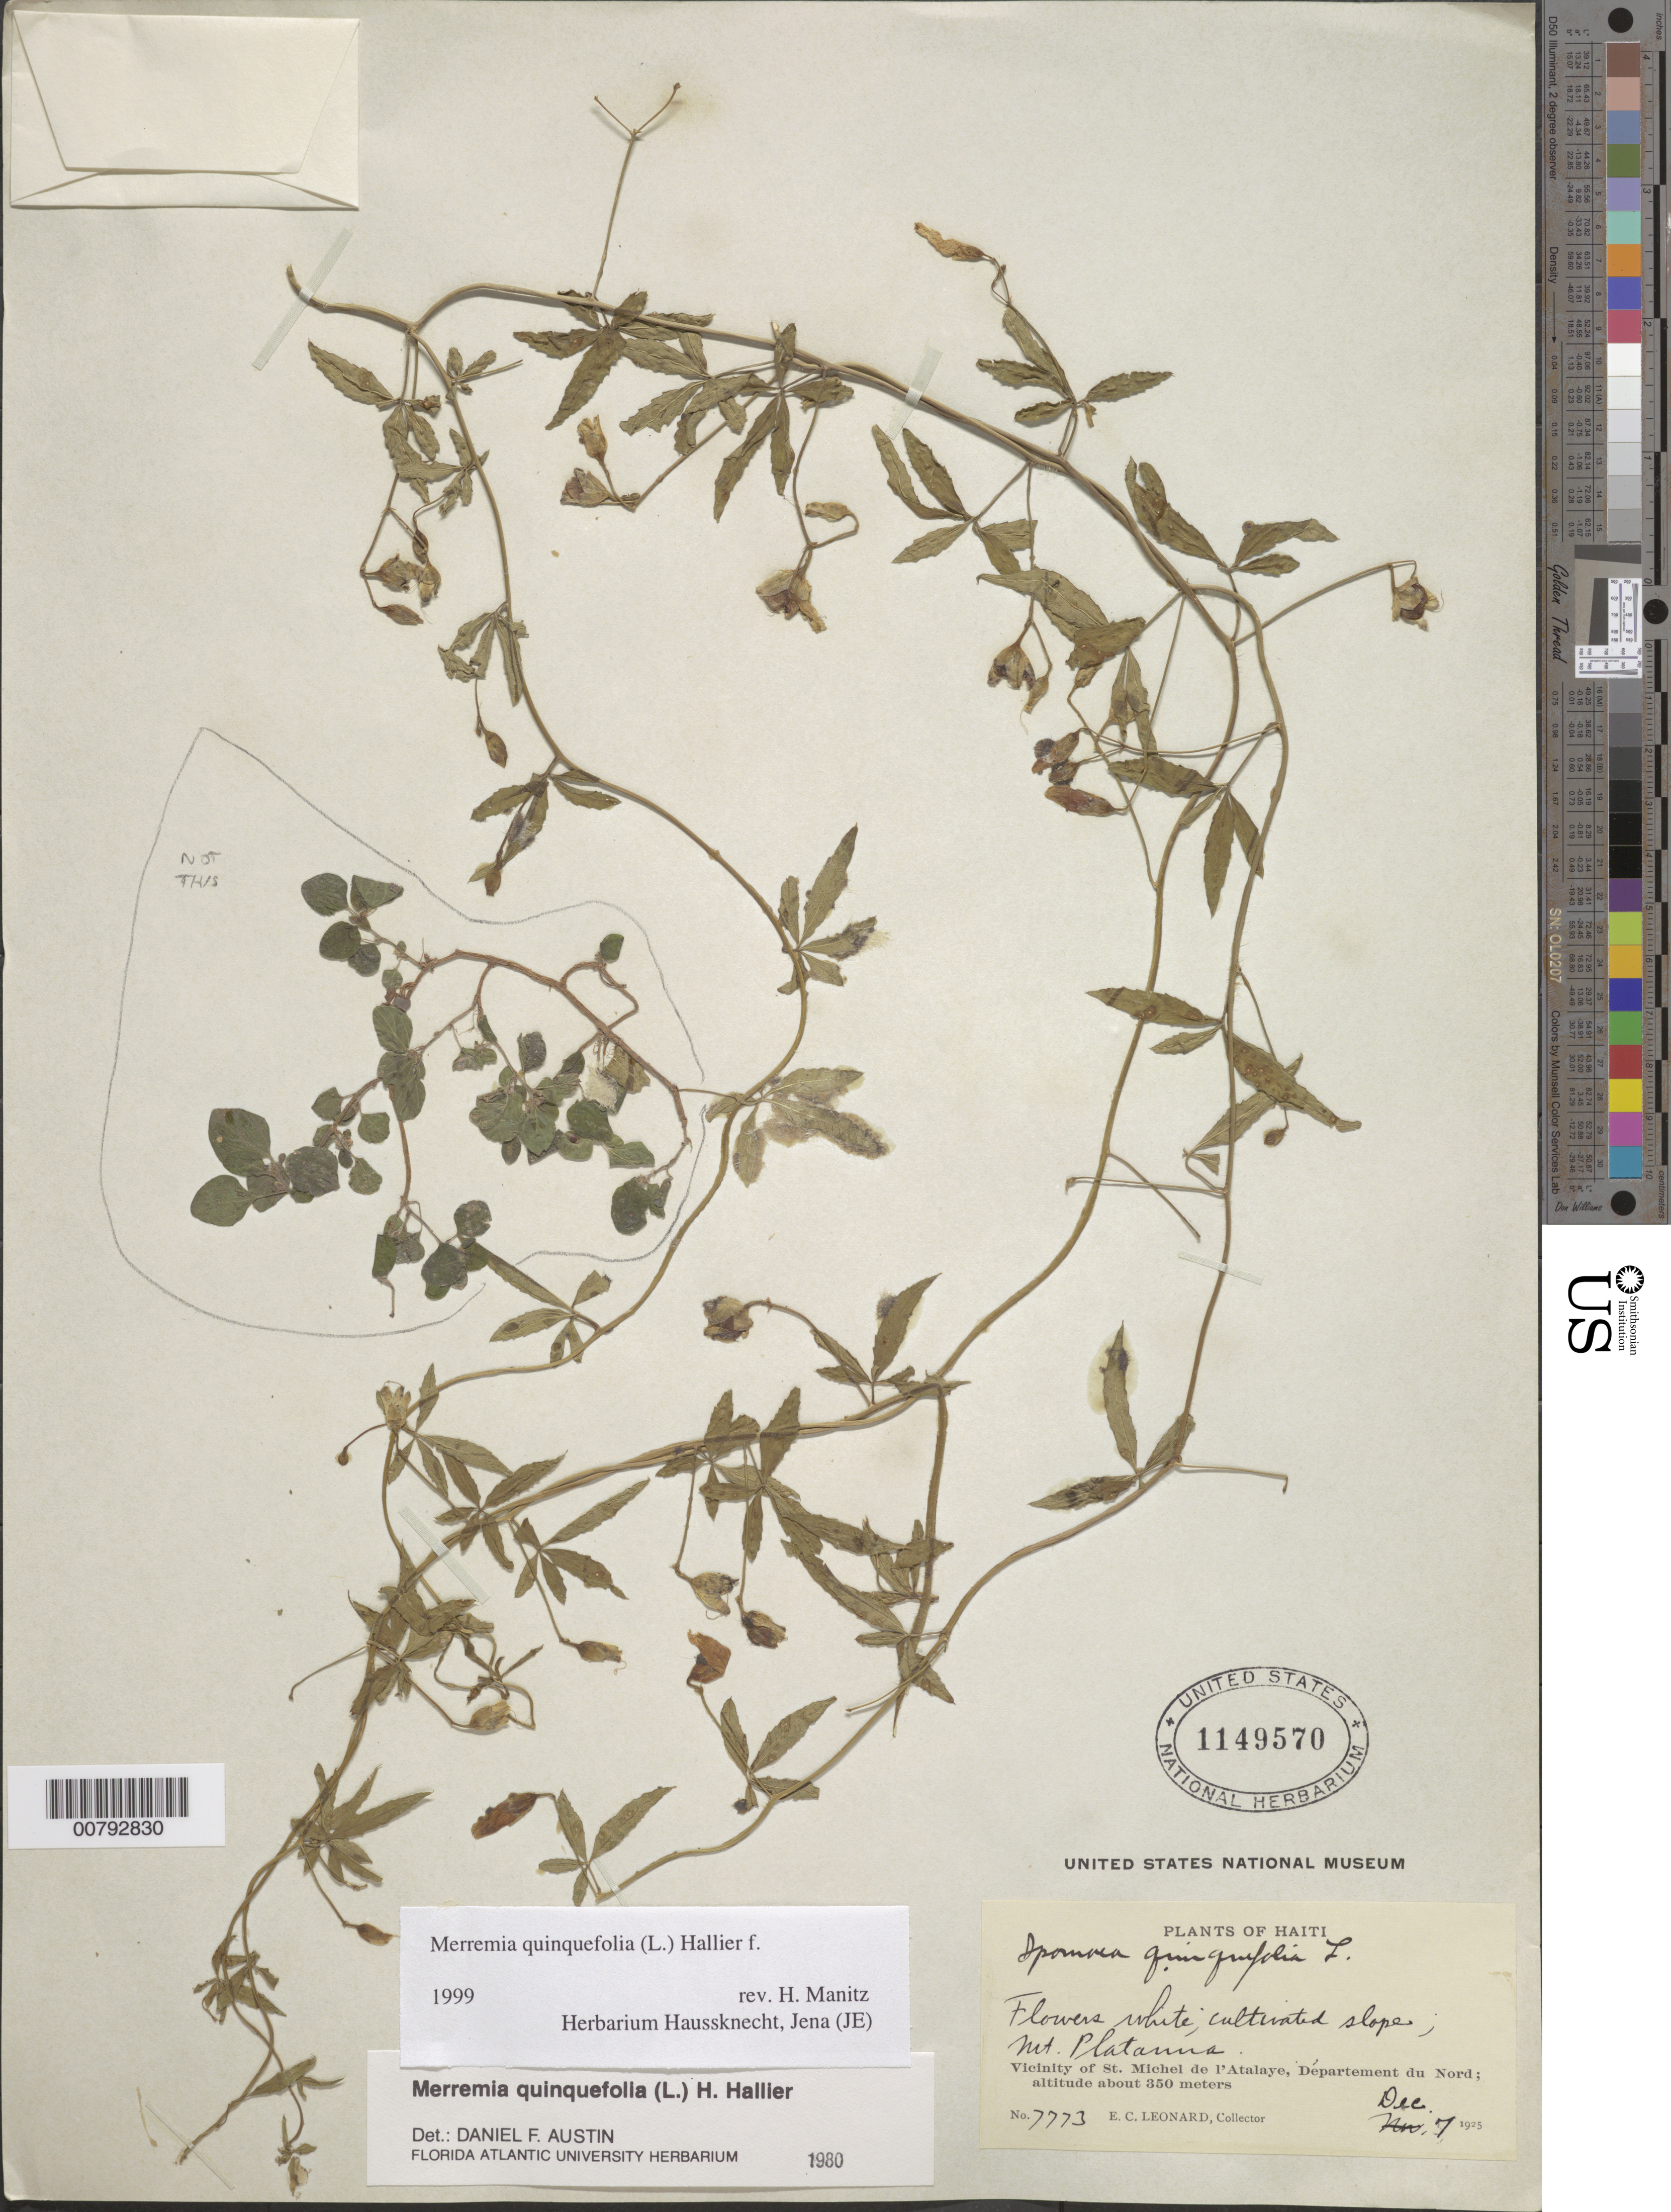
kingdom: Plantae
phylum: Tracheophyta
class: Magnoliopsida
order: Solanales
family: Convolvulaceae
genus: Distimake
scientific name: Distimake quinquefolius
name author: (L.) A. R. Simões & Staples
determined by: Strong, Mark T., (BOT), Smithsonian Institution - National Museum of Natural History (UNITED STATES)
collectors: E. C. Leonard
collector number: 7773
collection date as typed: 07 Dec 1925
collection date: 1925-12-07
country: Haiti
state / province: Nord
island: Hispaniola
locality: Vicinity of St. Michel de l'Atalaye, Mt. Platanna.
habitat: Cultivated slope.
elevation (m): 350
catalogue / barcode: US 1149570